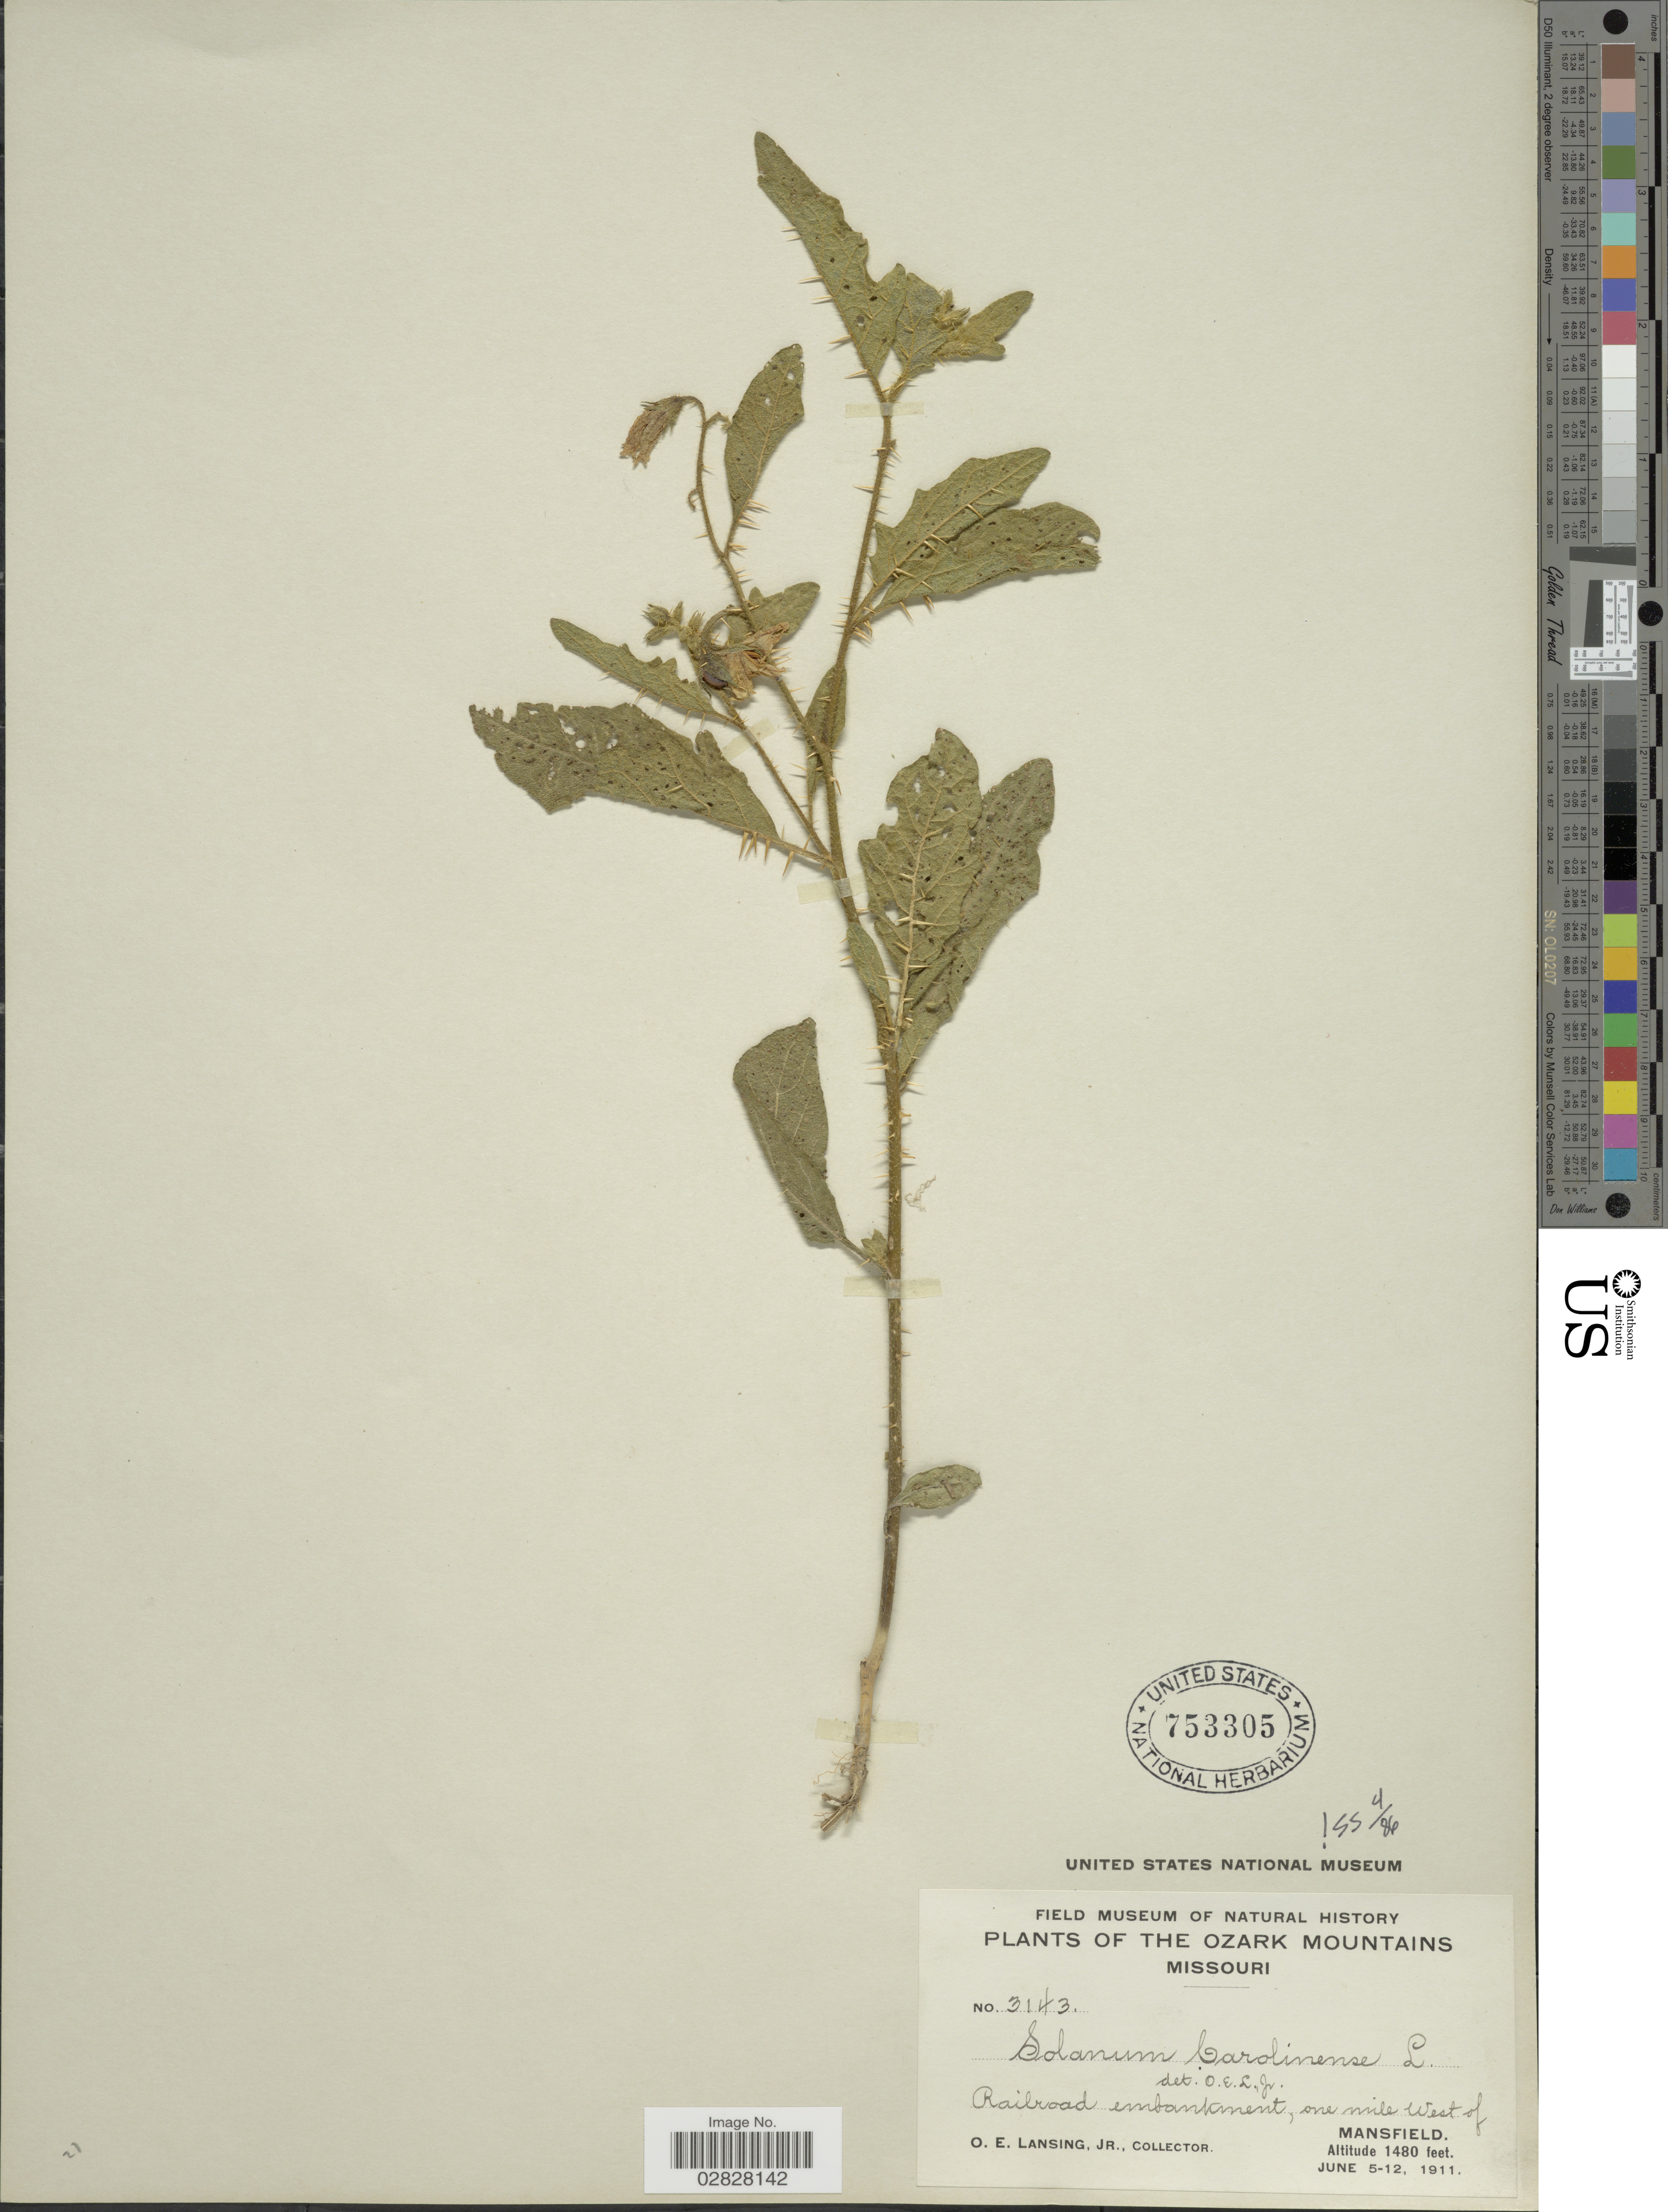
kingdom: Plantae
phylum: Tracheophyta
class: Magnoliopsida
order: Solanales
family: Solanaceae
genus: Solanum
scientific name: Solanum carolinense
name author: L.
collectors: O. Lansing Jr.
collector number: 3143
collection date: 1911-06-05/1911-06-12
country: United States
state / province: Missouri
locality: Ozark Mountains. Railroad embankment, one mile west of Mansfield.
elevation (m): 451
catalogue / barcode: US 753305